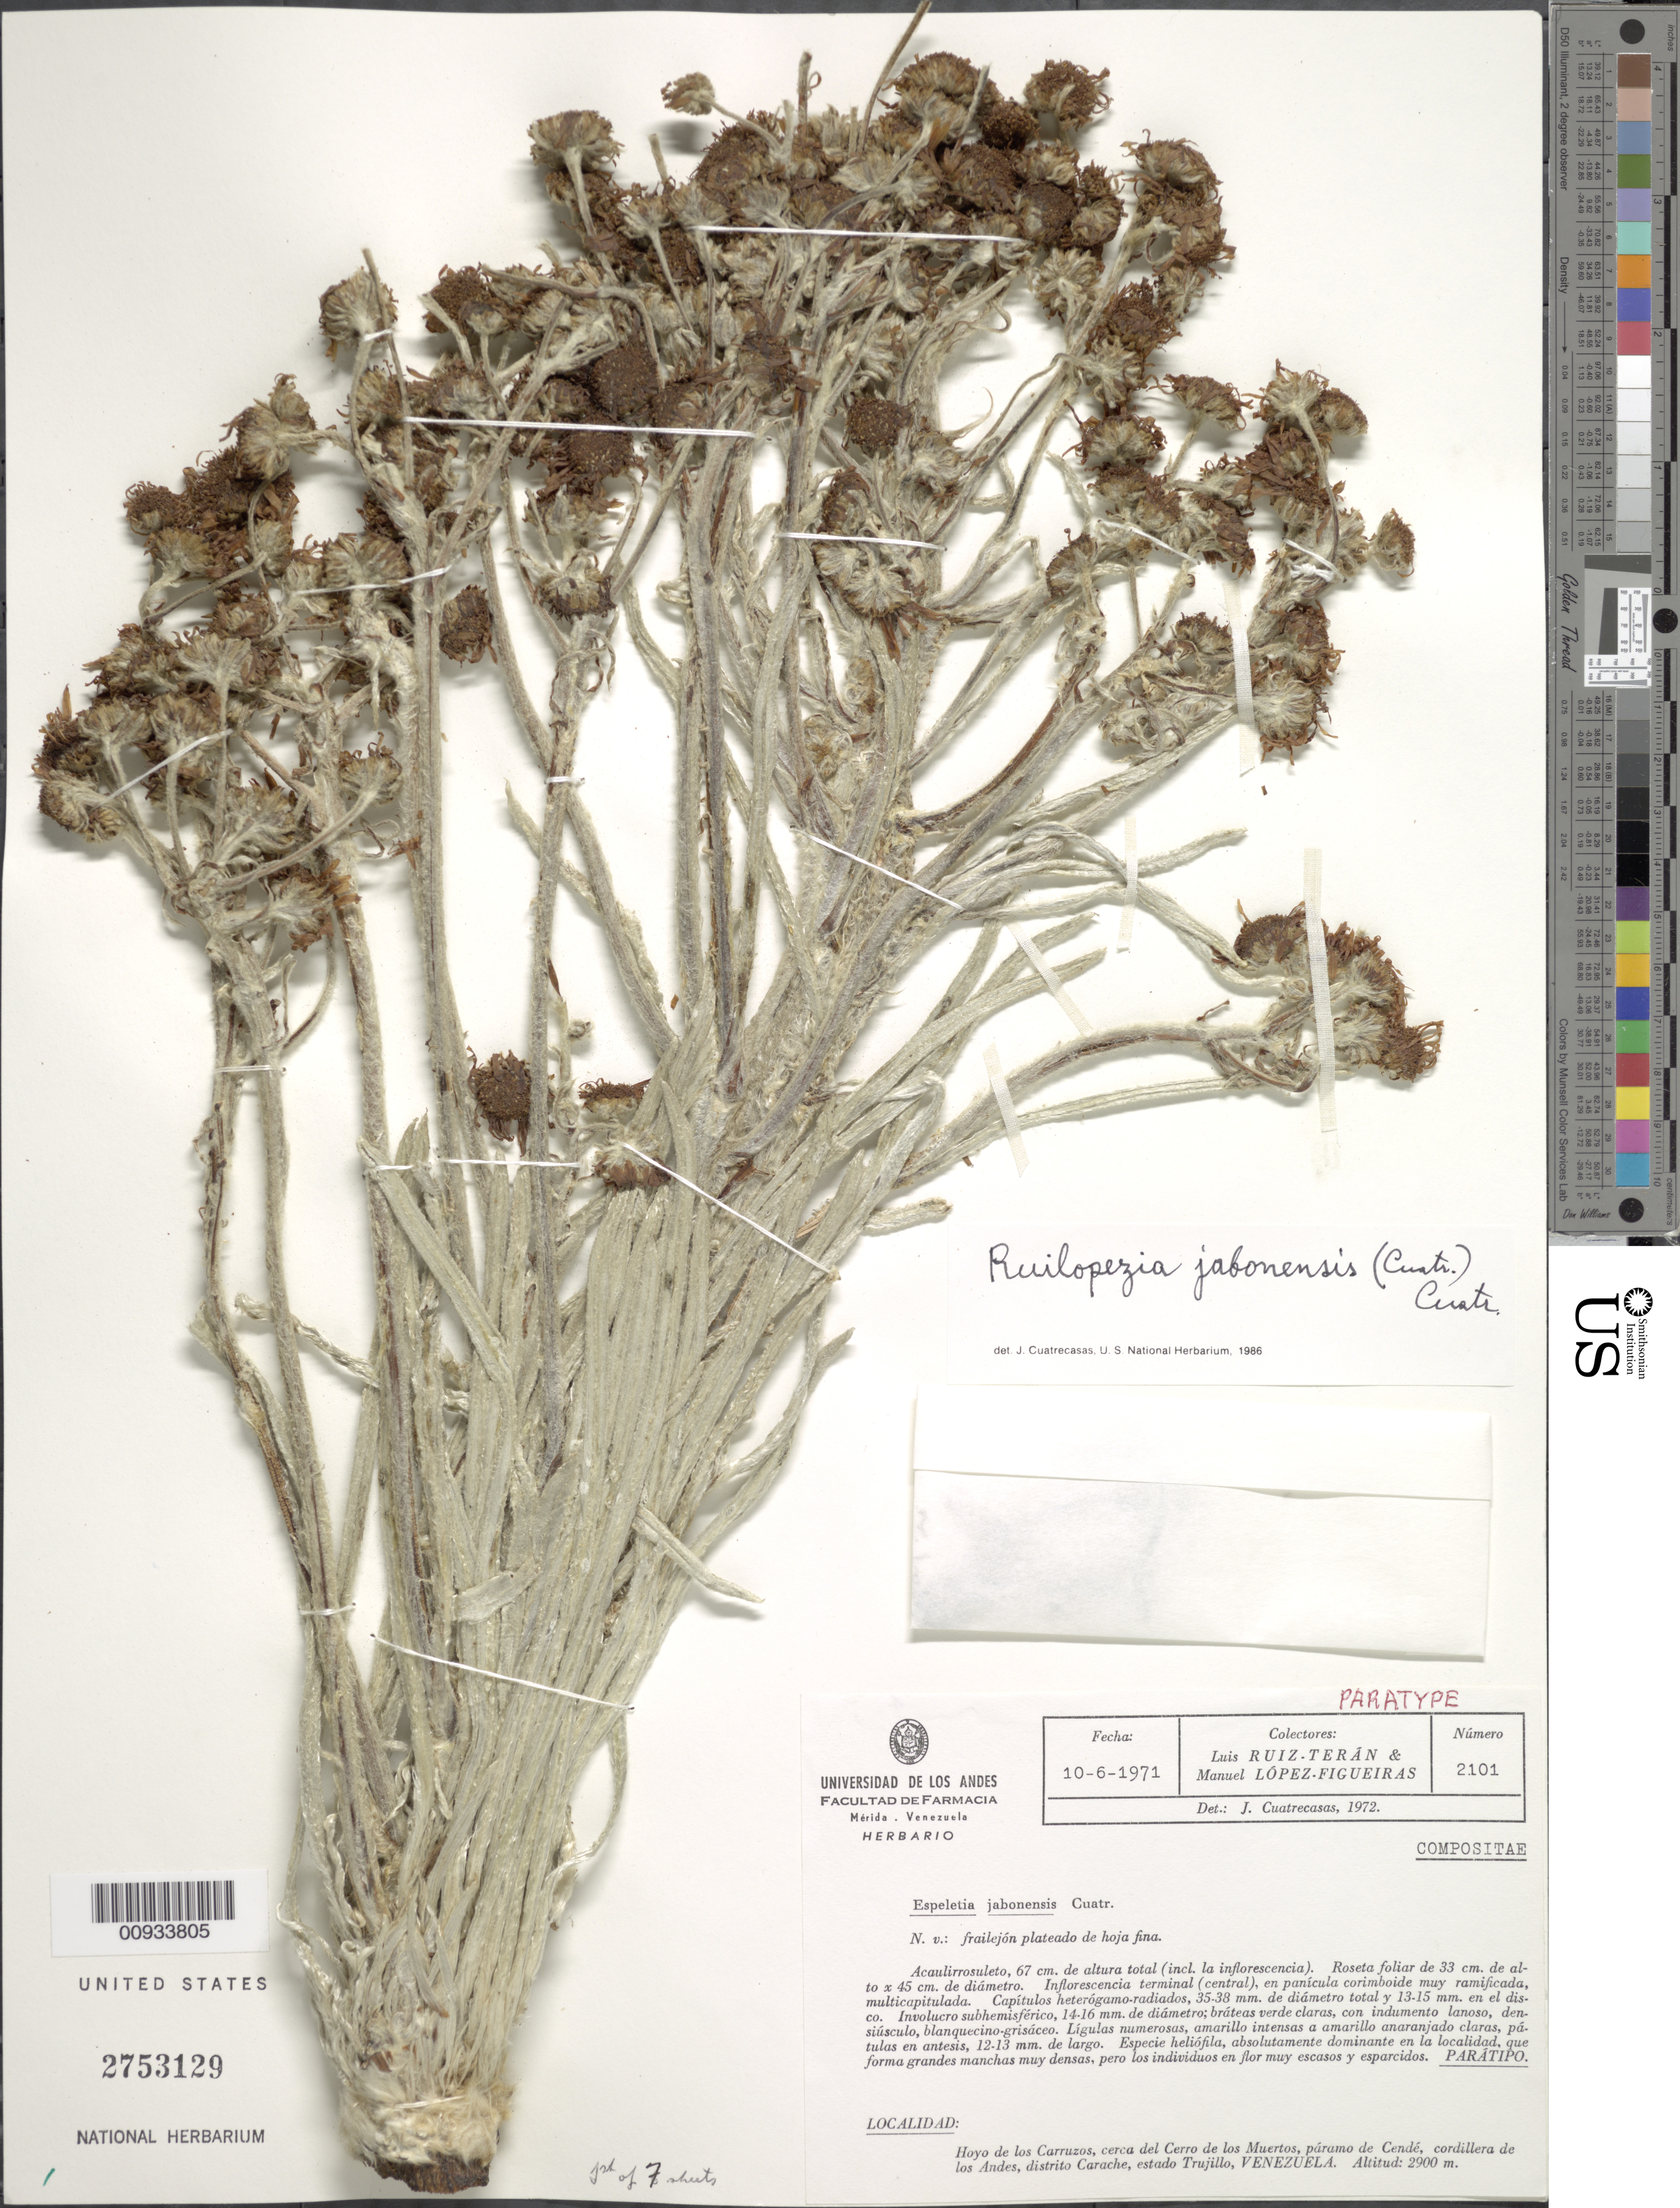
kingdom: Plantae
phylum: Tracheophyta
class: Magnoliopsida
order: Asterales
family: Asteraceae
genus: Ruilopezia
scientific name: Ruilopezia jabonensis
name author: (Cuatrec.) Cuatrec.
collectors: L. Teran & M. López Figueiras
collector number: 2101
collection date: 1971-06-10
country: Venezuela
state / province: Trujillo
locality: Hoya de los Carruzos, cerca del Cerro de los Muertos, paramo de Cende, Cordillera de Los Andes, Distrito Carache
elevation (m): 2900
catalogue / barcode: US 2753129